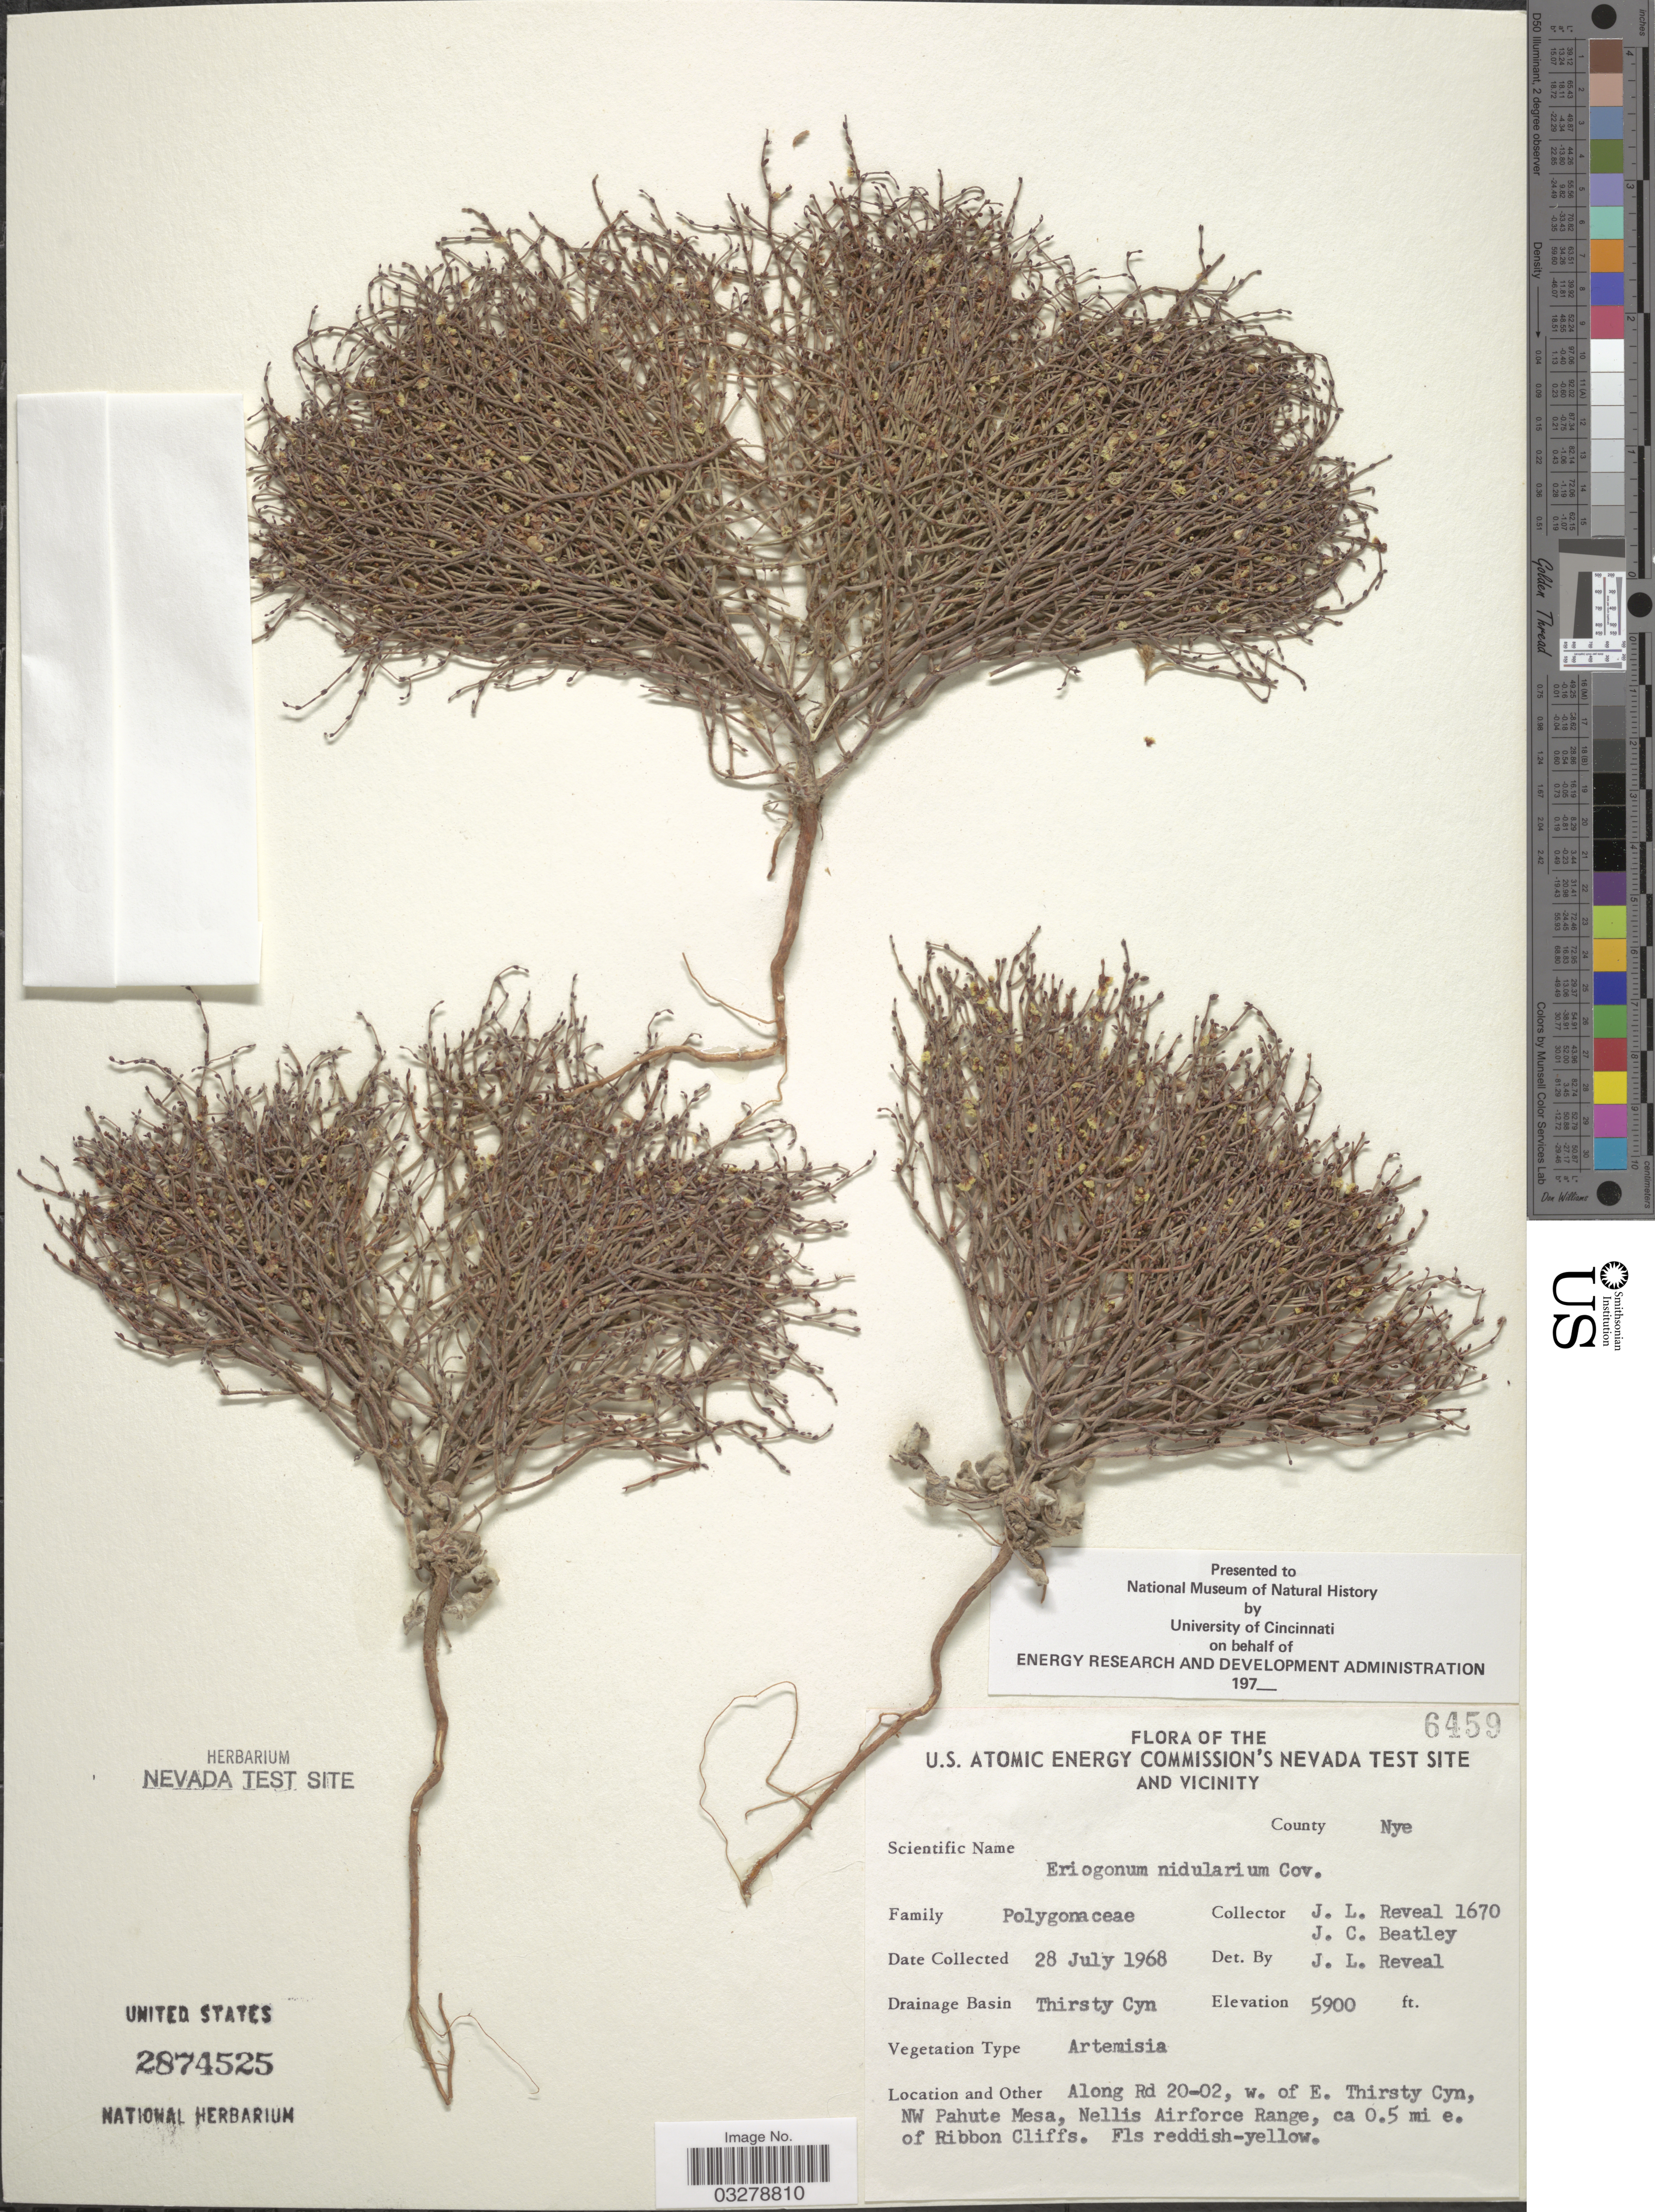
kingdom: Plantae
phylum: Tracheophyta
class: Magnoliopsida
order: Caryophyllales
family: Polygonaceae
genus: Eriogonum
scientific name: Eriogonum nidularium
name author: Coville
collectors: J. L. Reveal & J. C. Beatley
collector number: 1670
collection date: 1968-07-28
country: United States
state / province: Nevada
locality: U.S. Atomic Energy Commission's Nevada Test Site and Vicinity. County Nye. Drainage Basin Thirsty Cyn. Along Rd 20-02, w. of E. Thirsty Cyn, NW Pahute Mesa, Nellis Airforce Range, 0.5 mi e. of Ribbon Cliffs.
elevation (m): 1798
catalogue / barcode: US 2874525